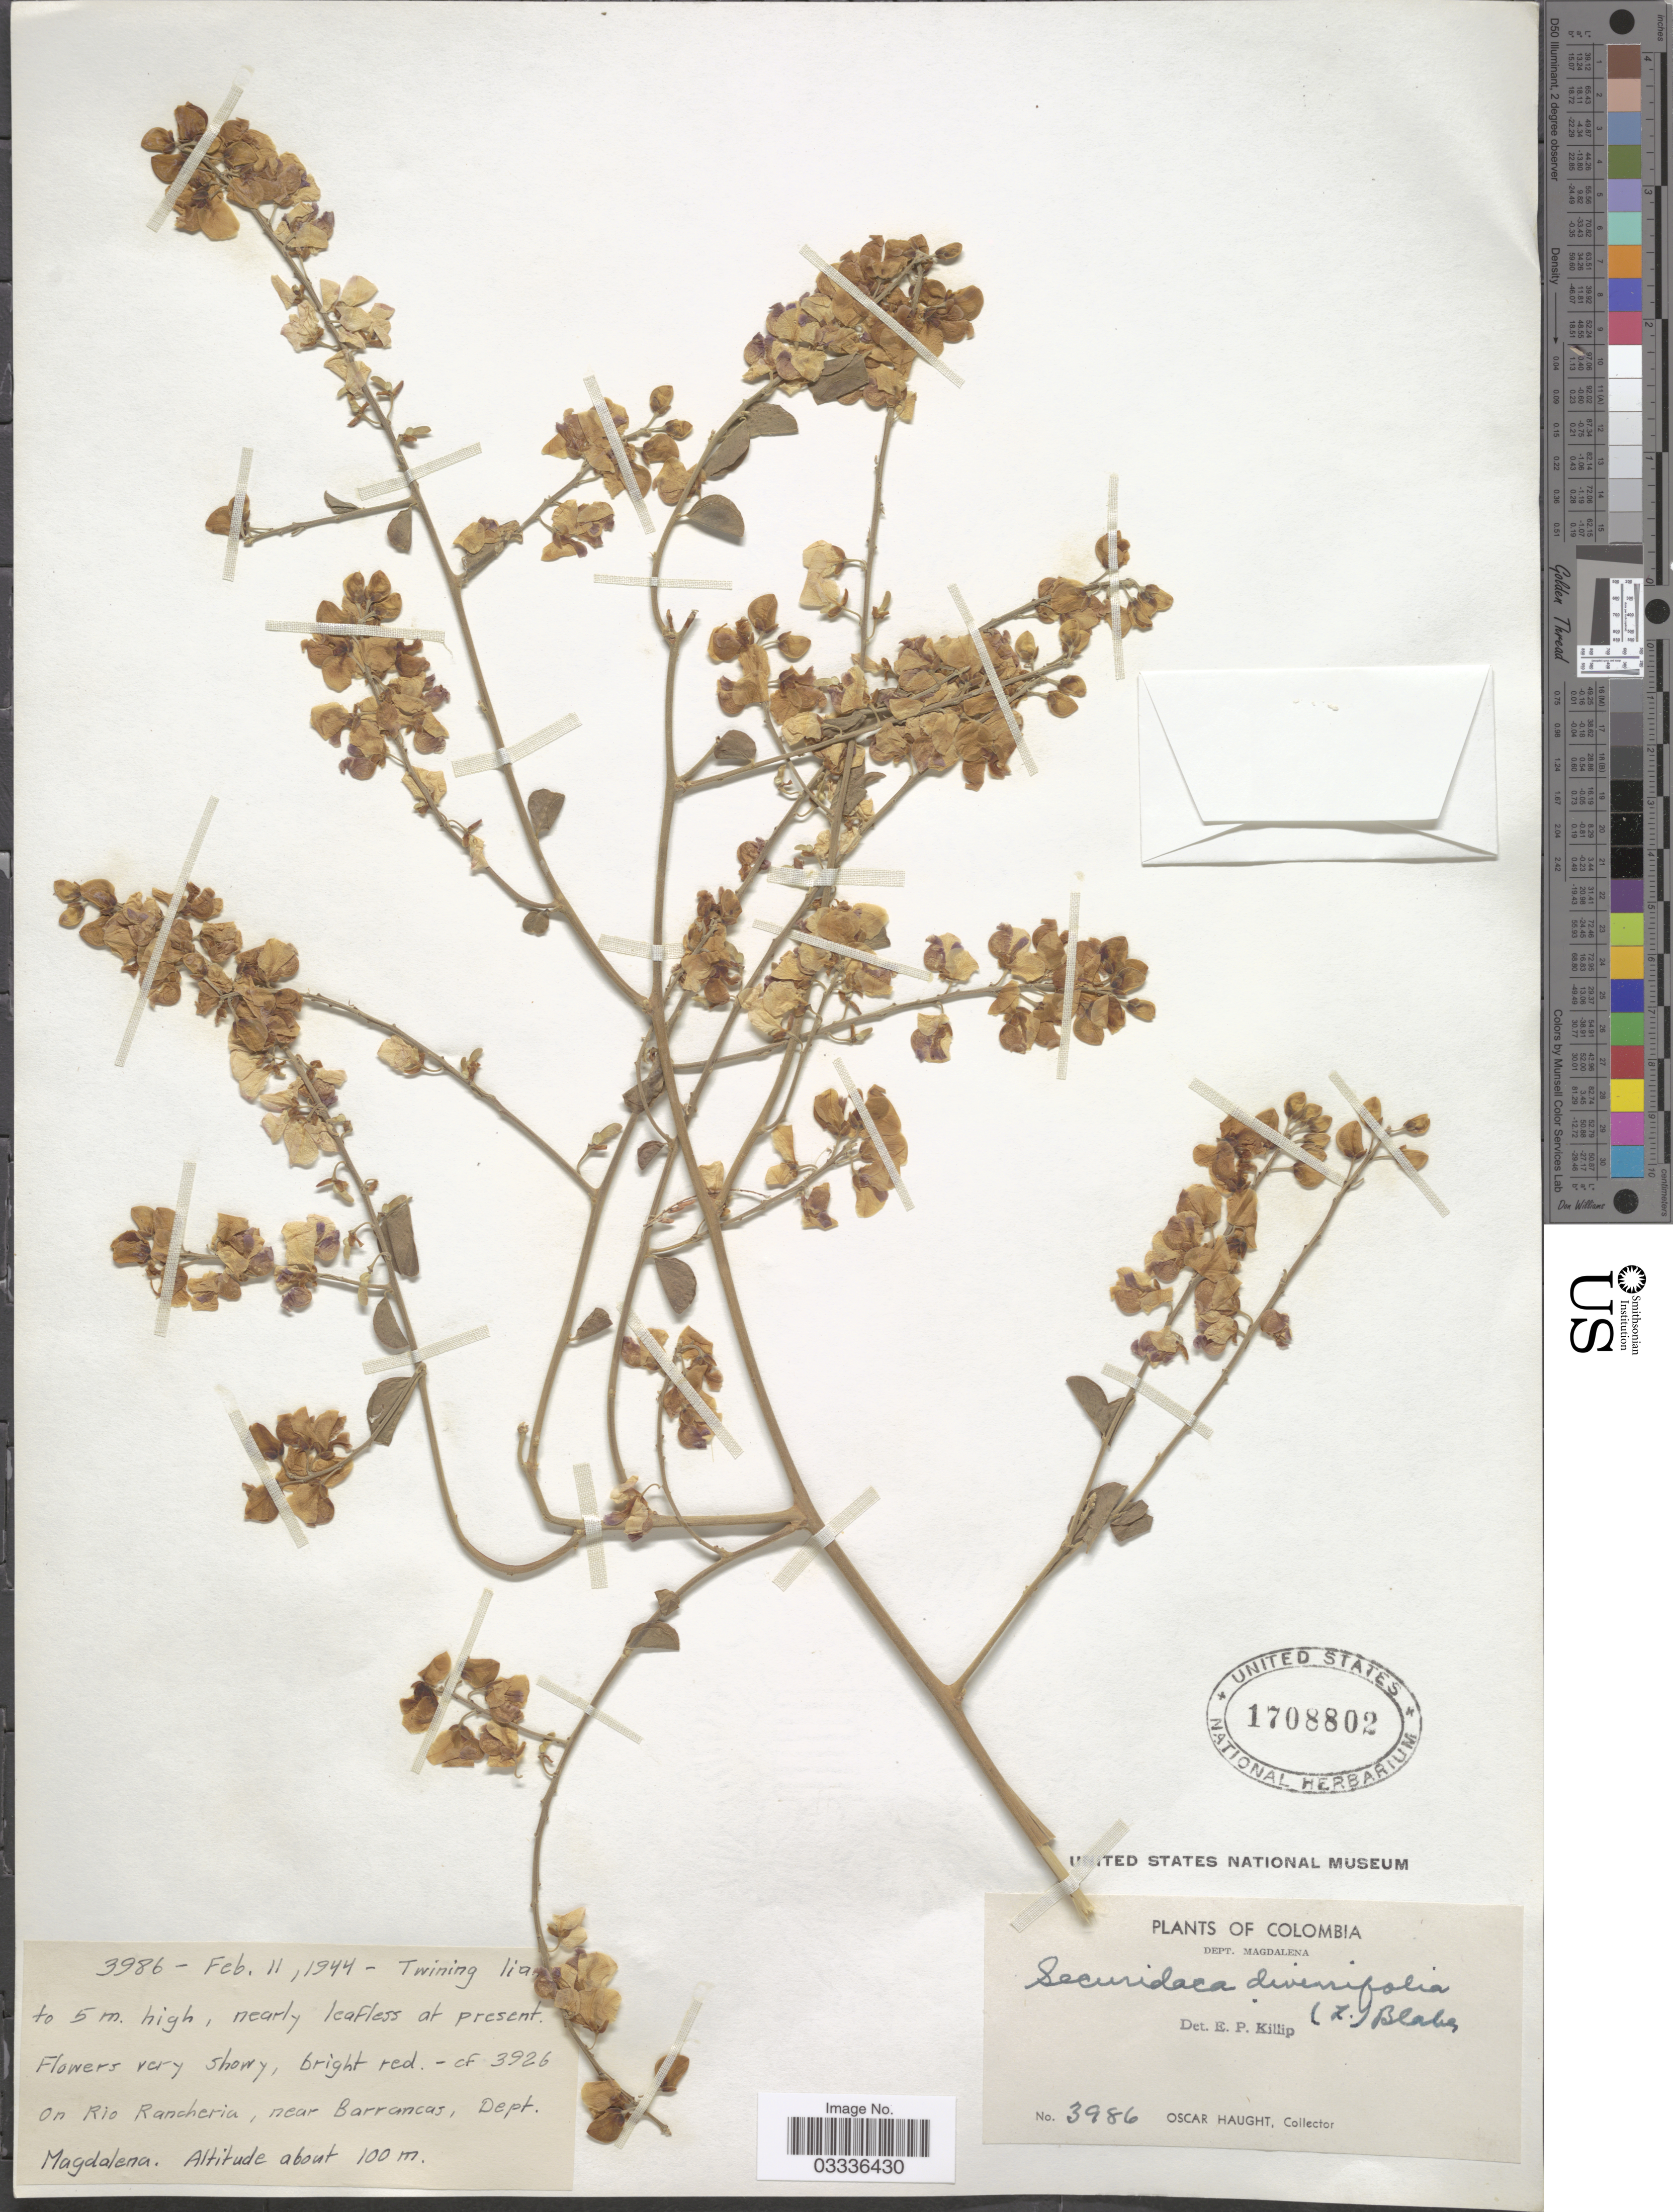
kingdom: Plantae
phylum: Tracheophyta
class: Magnoliopsida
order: Fabales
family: Polygalaceae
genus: Securidaca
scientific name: Securidaca diversifolia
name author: (L.) S.F. Blake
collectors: O. Haught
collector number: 3986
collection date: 1944-02-11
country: Colombia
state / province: Magdalena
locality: On Rio Rancheria, near Barrancas, Dept. Magdalena.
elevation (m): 100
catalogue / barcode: US 1708802